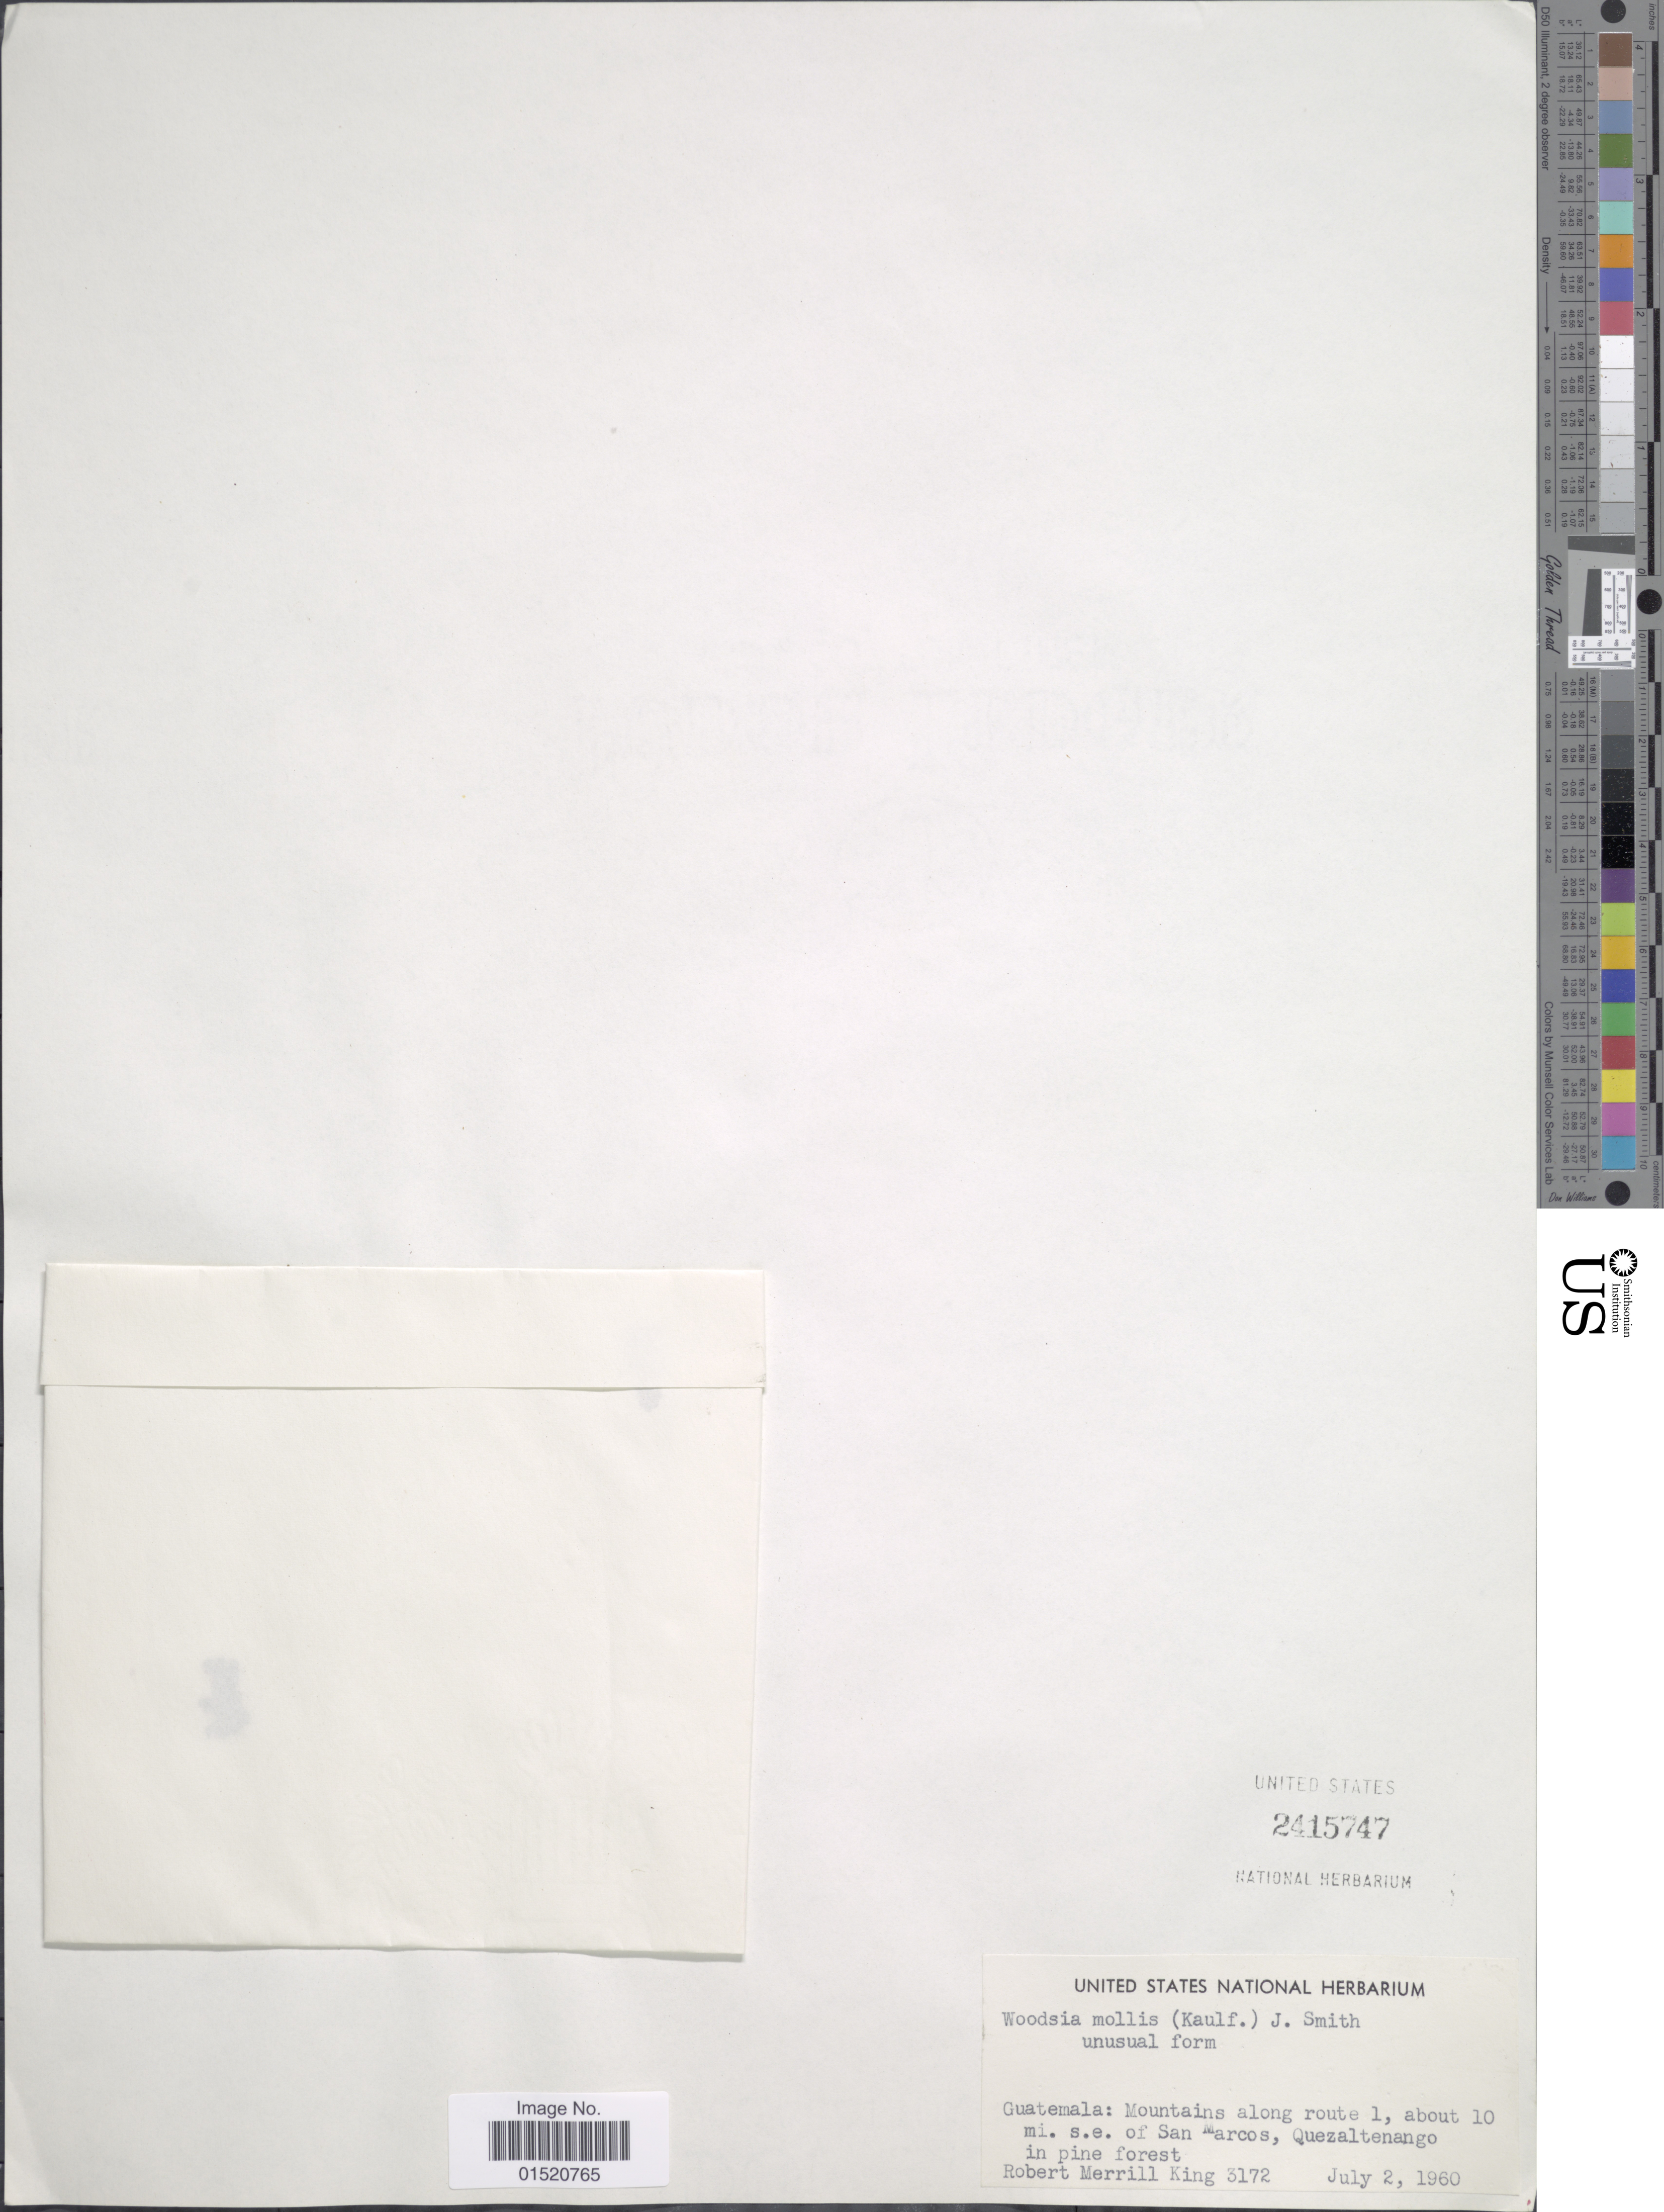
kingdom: Plantae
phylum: Tracheophyta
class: Polypodiopsida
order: Polypodiales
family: Woodsiaceae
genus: Woodsia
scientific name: Woodsia mollis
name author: (Kaulf.) J. Sm.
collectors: R. M. King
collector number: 3172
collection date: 1960-07-02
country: Guatemala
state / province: Quetzaltenango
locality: Mountains along route 1, about 10 mi. s.e. of San marcos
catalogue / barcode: US 2415747